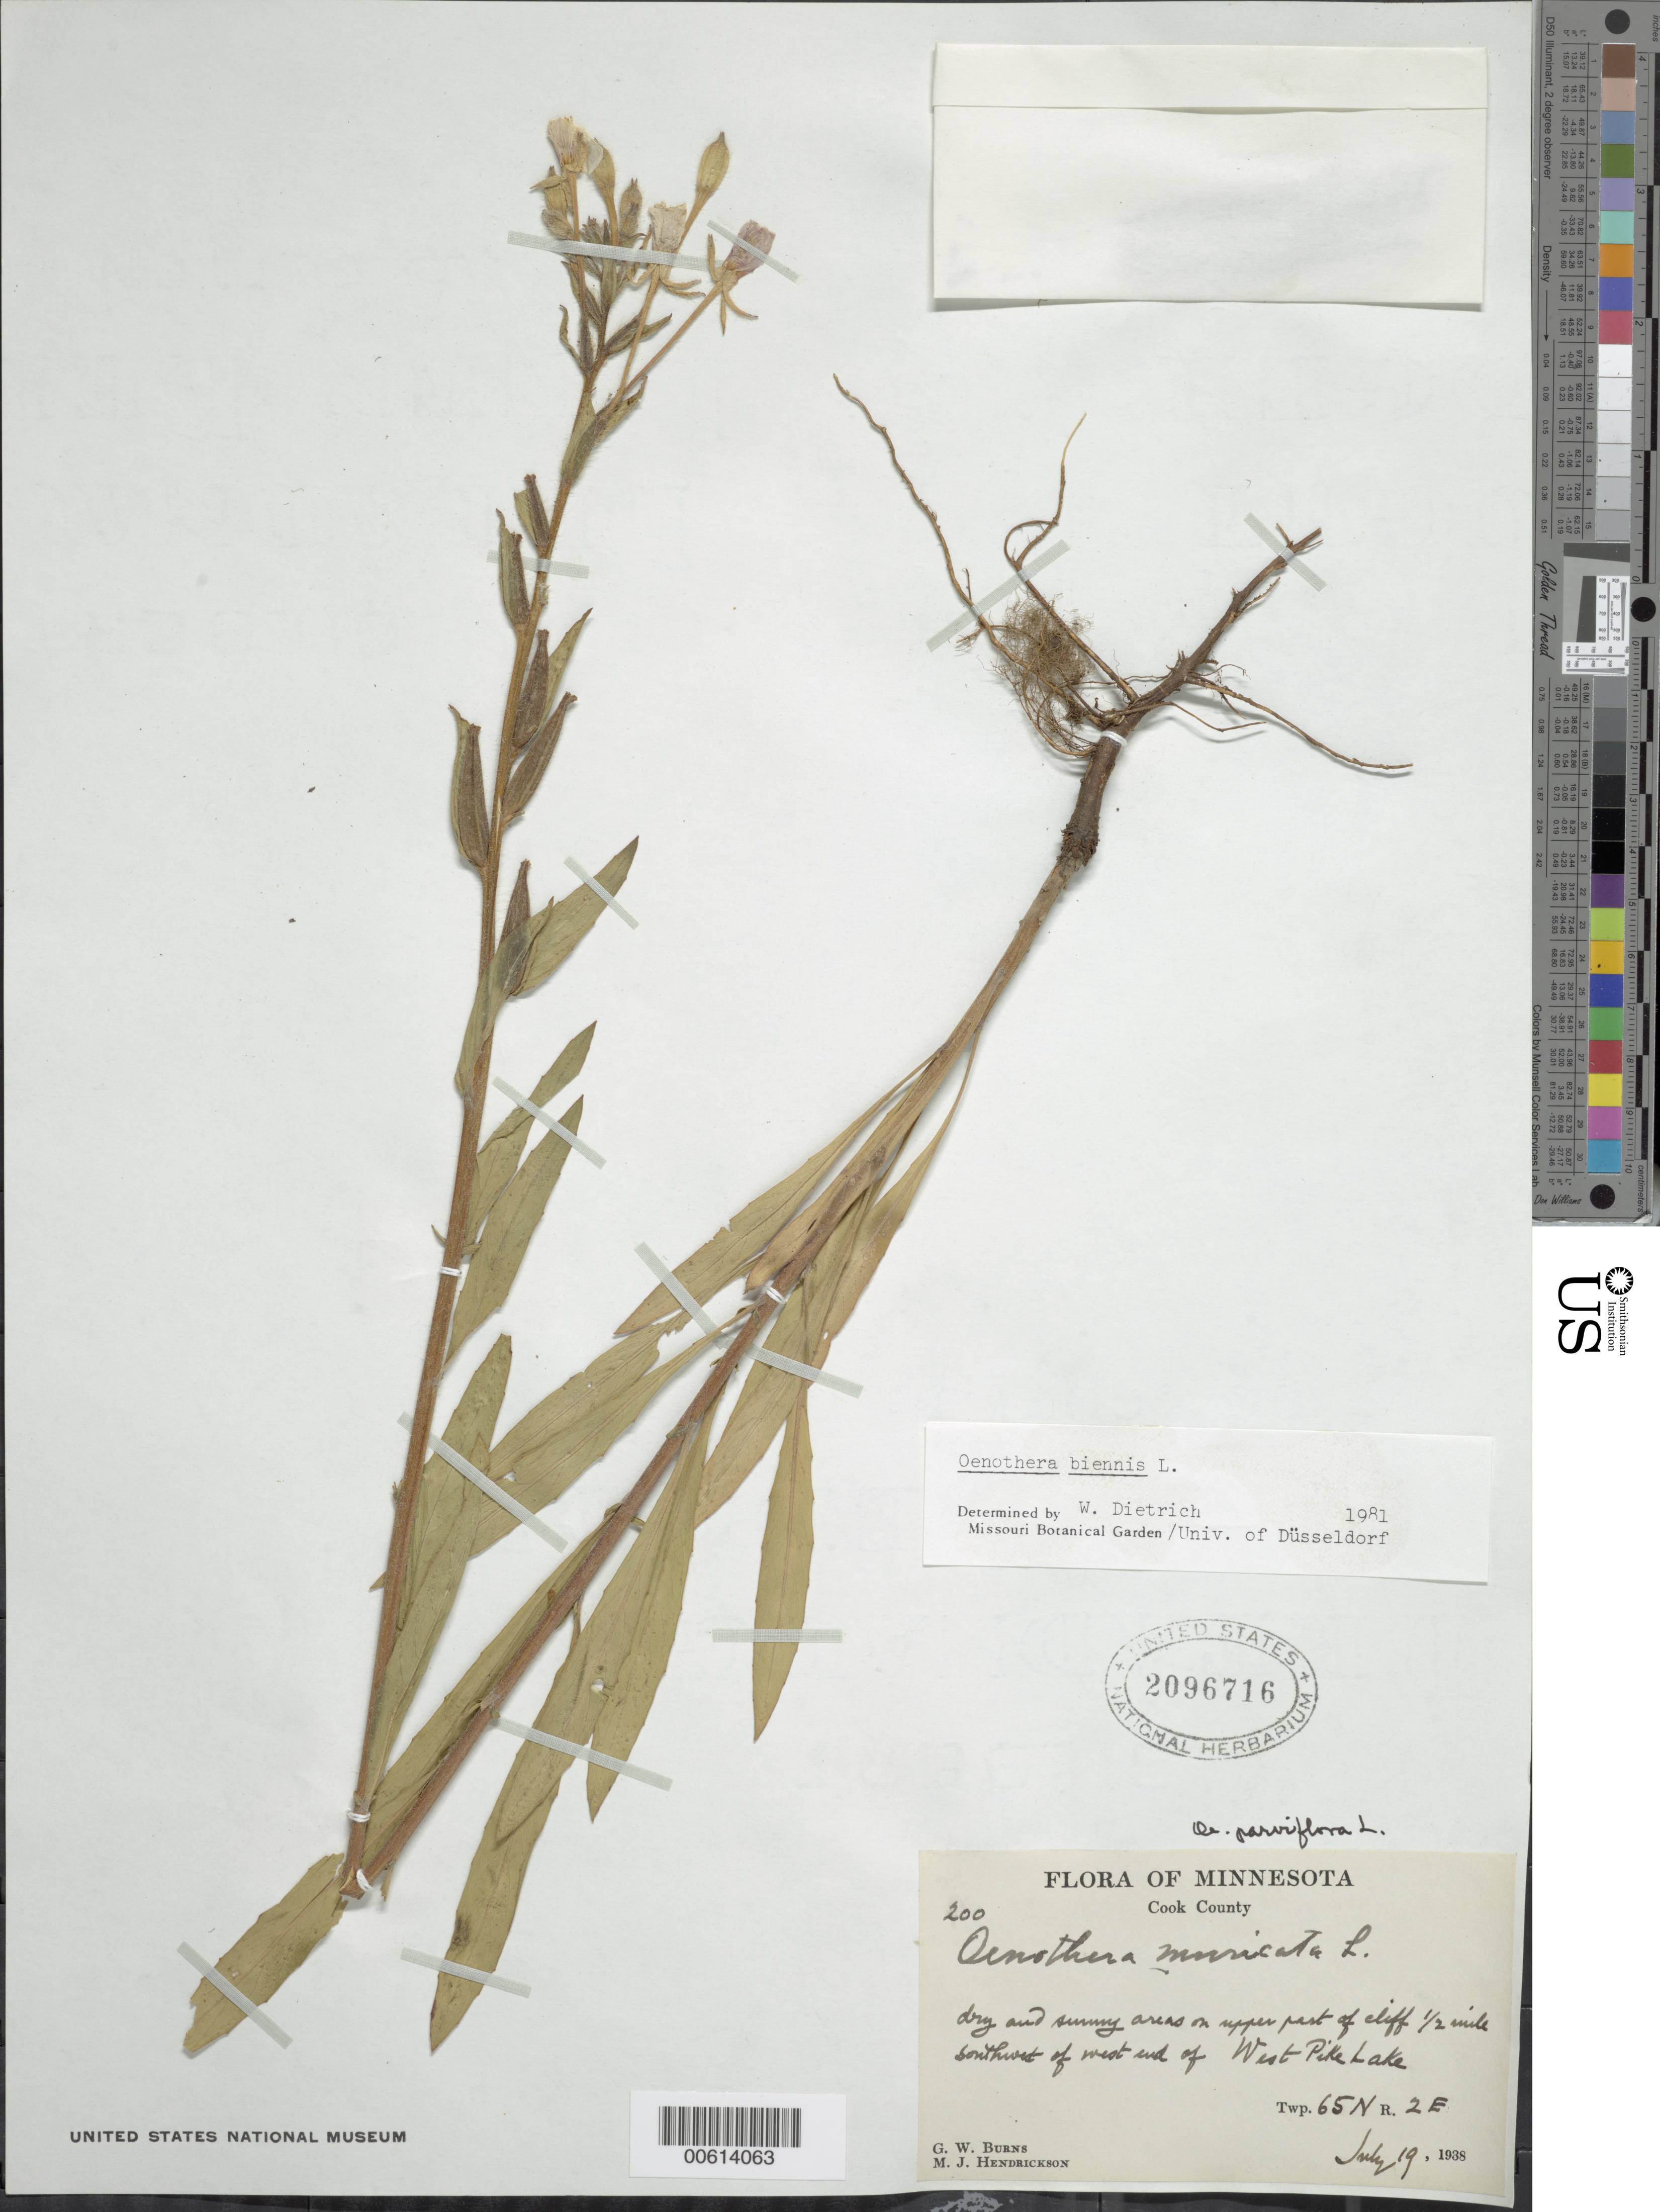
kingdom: Plantae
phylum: Tracheophyta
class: Magnoliopsida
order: Myrtales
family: Onagraceae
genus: Oenothera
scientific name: Oenothera biennis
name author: L.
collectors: G. Burns & M. Hendrickson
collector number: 200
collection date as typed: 19 Jul 1938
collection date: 1938-07-19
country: United States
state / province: Minnesota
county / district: Cook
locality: West end of West Pike Lake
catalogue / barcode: US 2096716